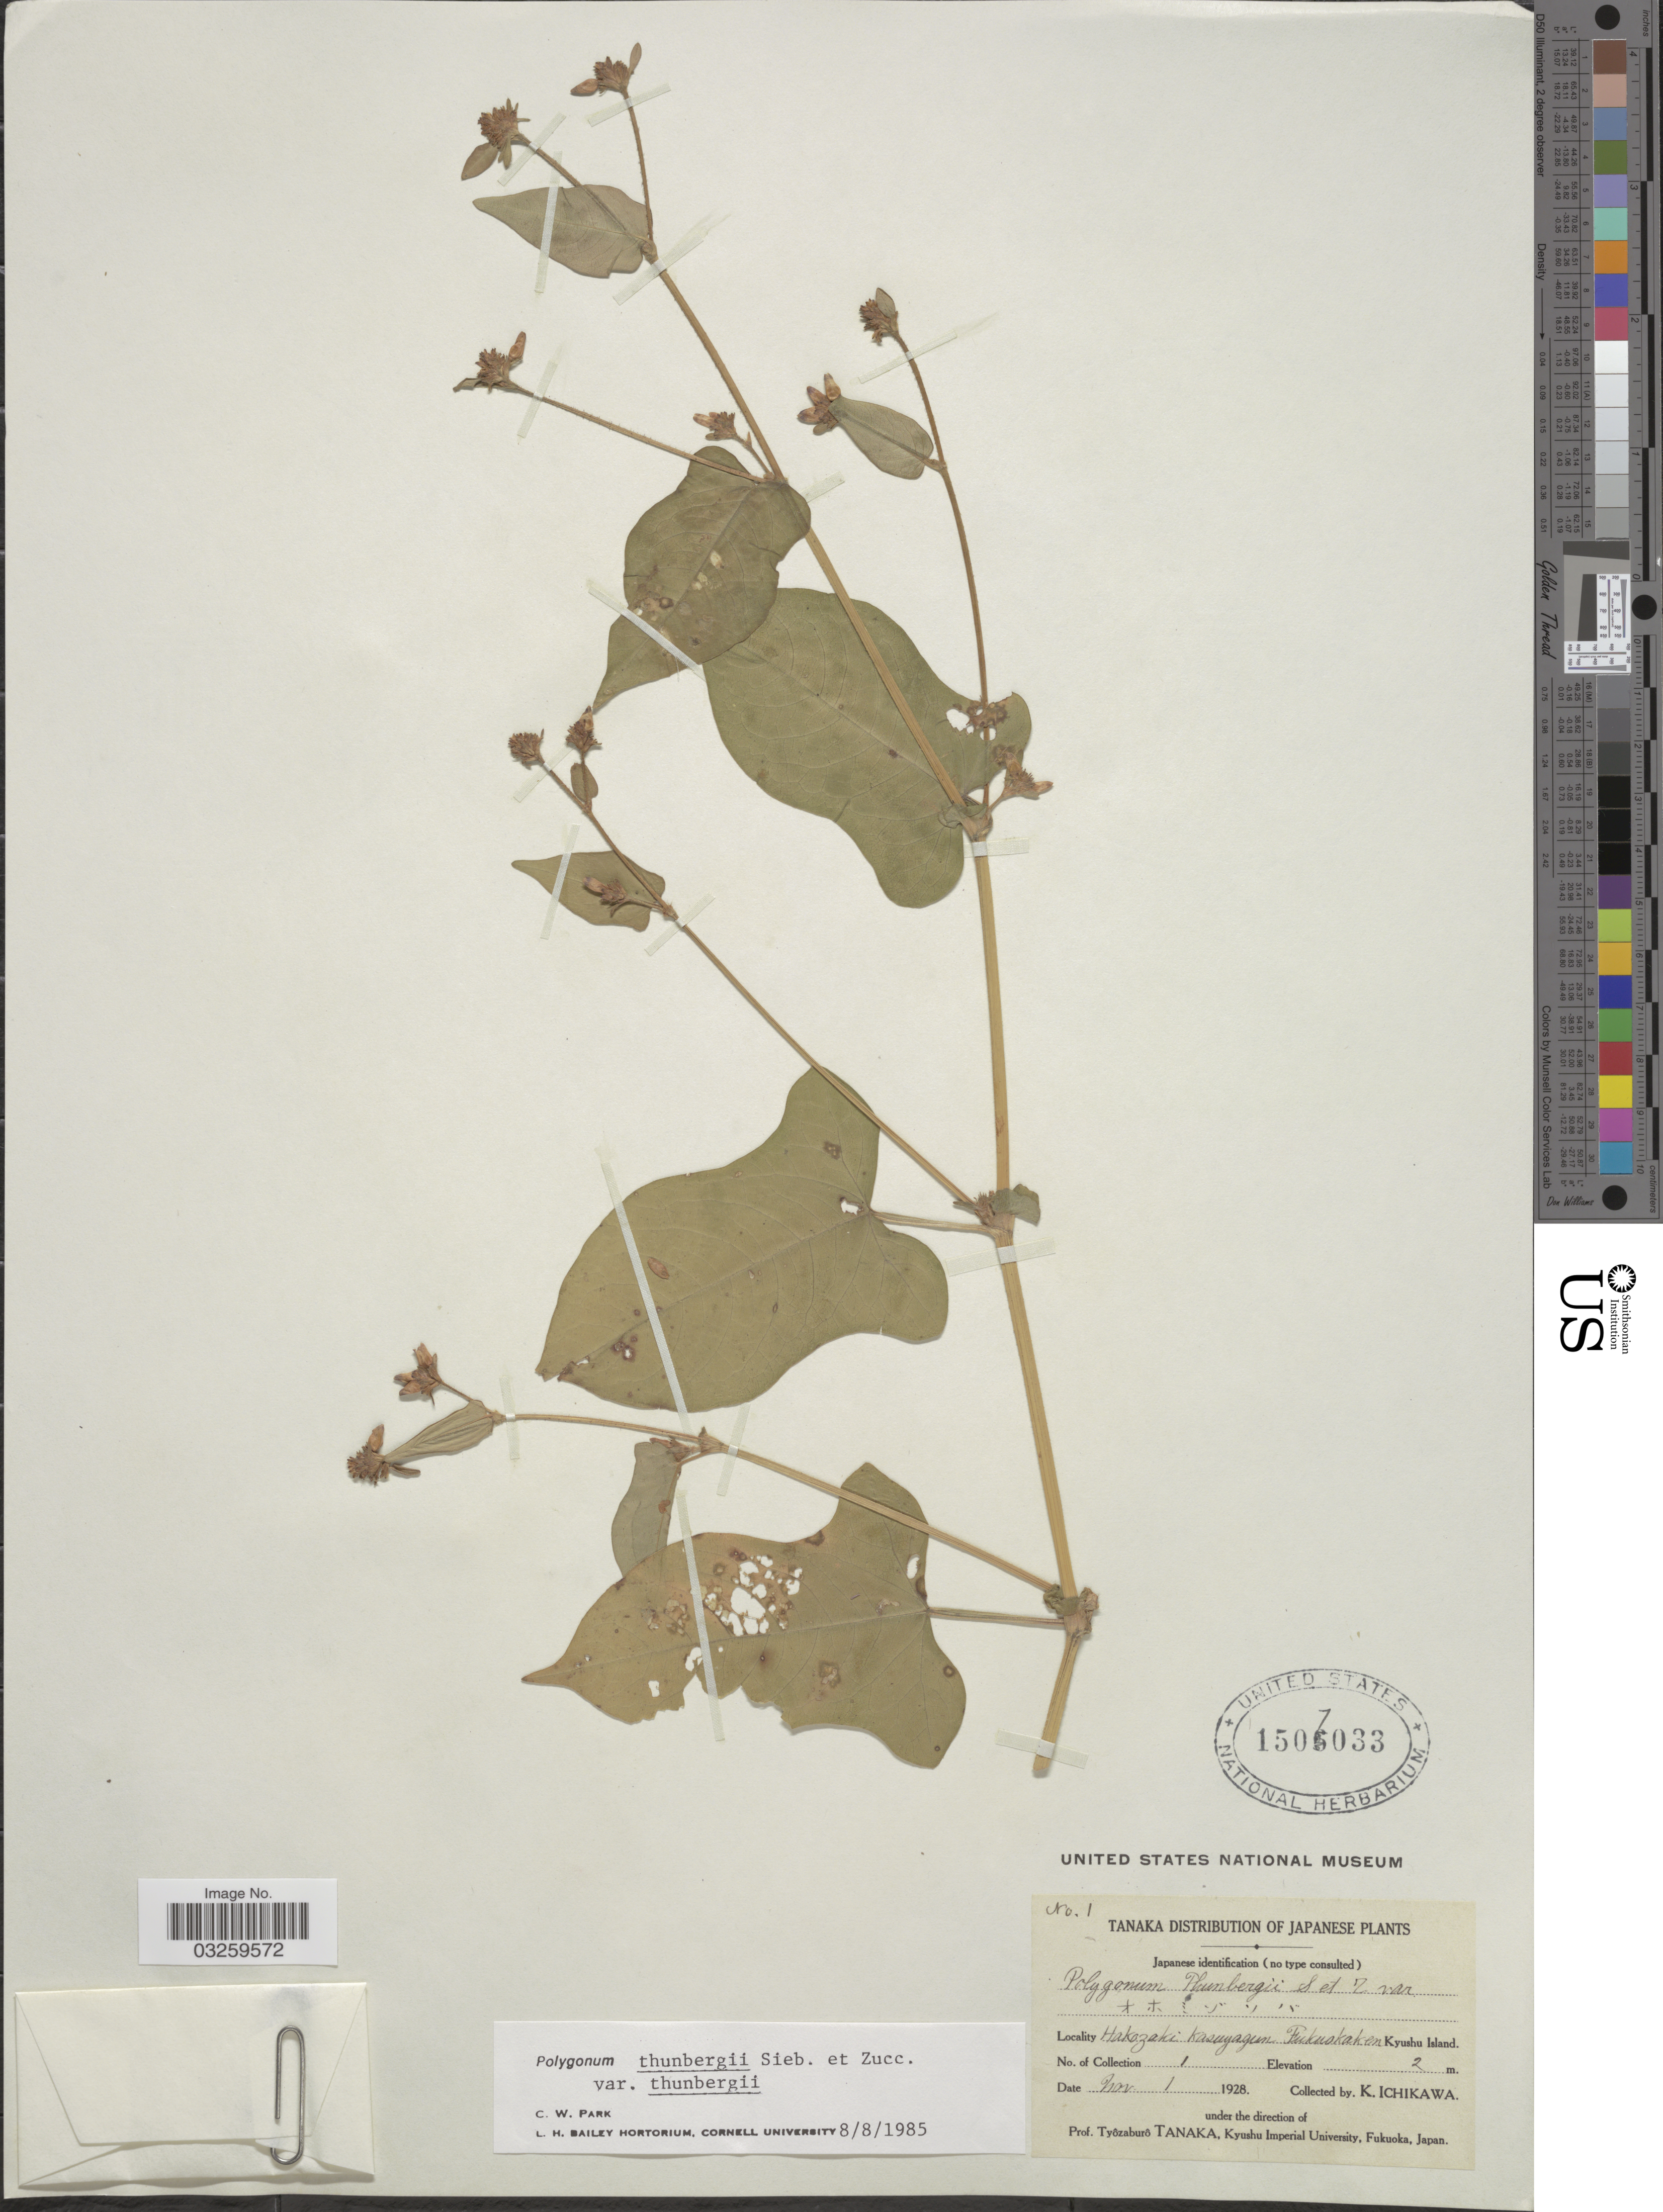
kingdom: Plantae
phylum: Tracheophyta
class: Magnoliopsida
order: Caryophyllales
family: Polygonaceae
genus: Polygonum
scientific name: Polygonum thunbergii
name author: Siebold & Zucc.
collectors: K. Ichikawa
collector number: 1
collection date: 1928-11-01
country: Japan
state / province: Hukuoka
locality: Hakozaki Kasuyagun Fukuokaken, Kyushu Island.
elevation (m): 2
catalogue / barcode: US 1507033